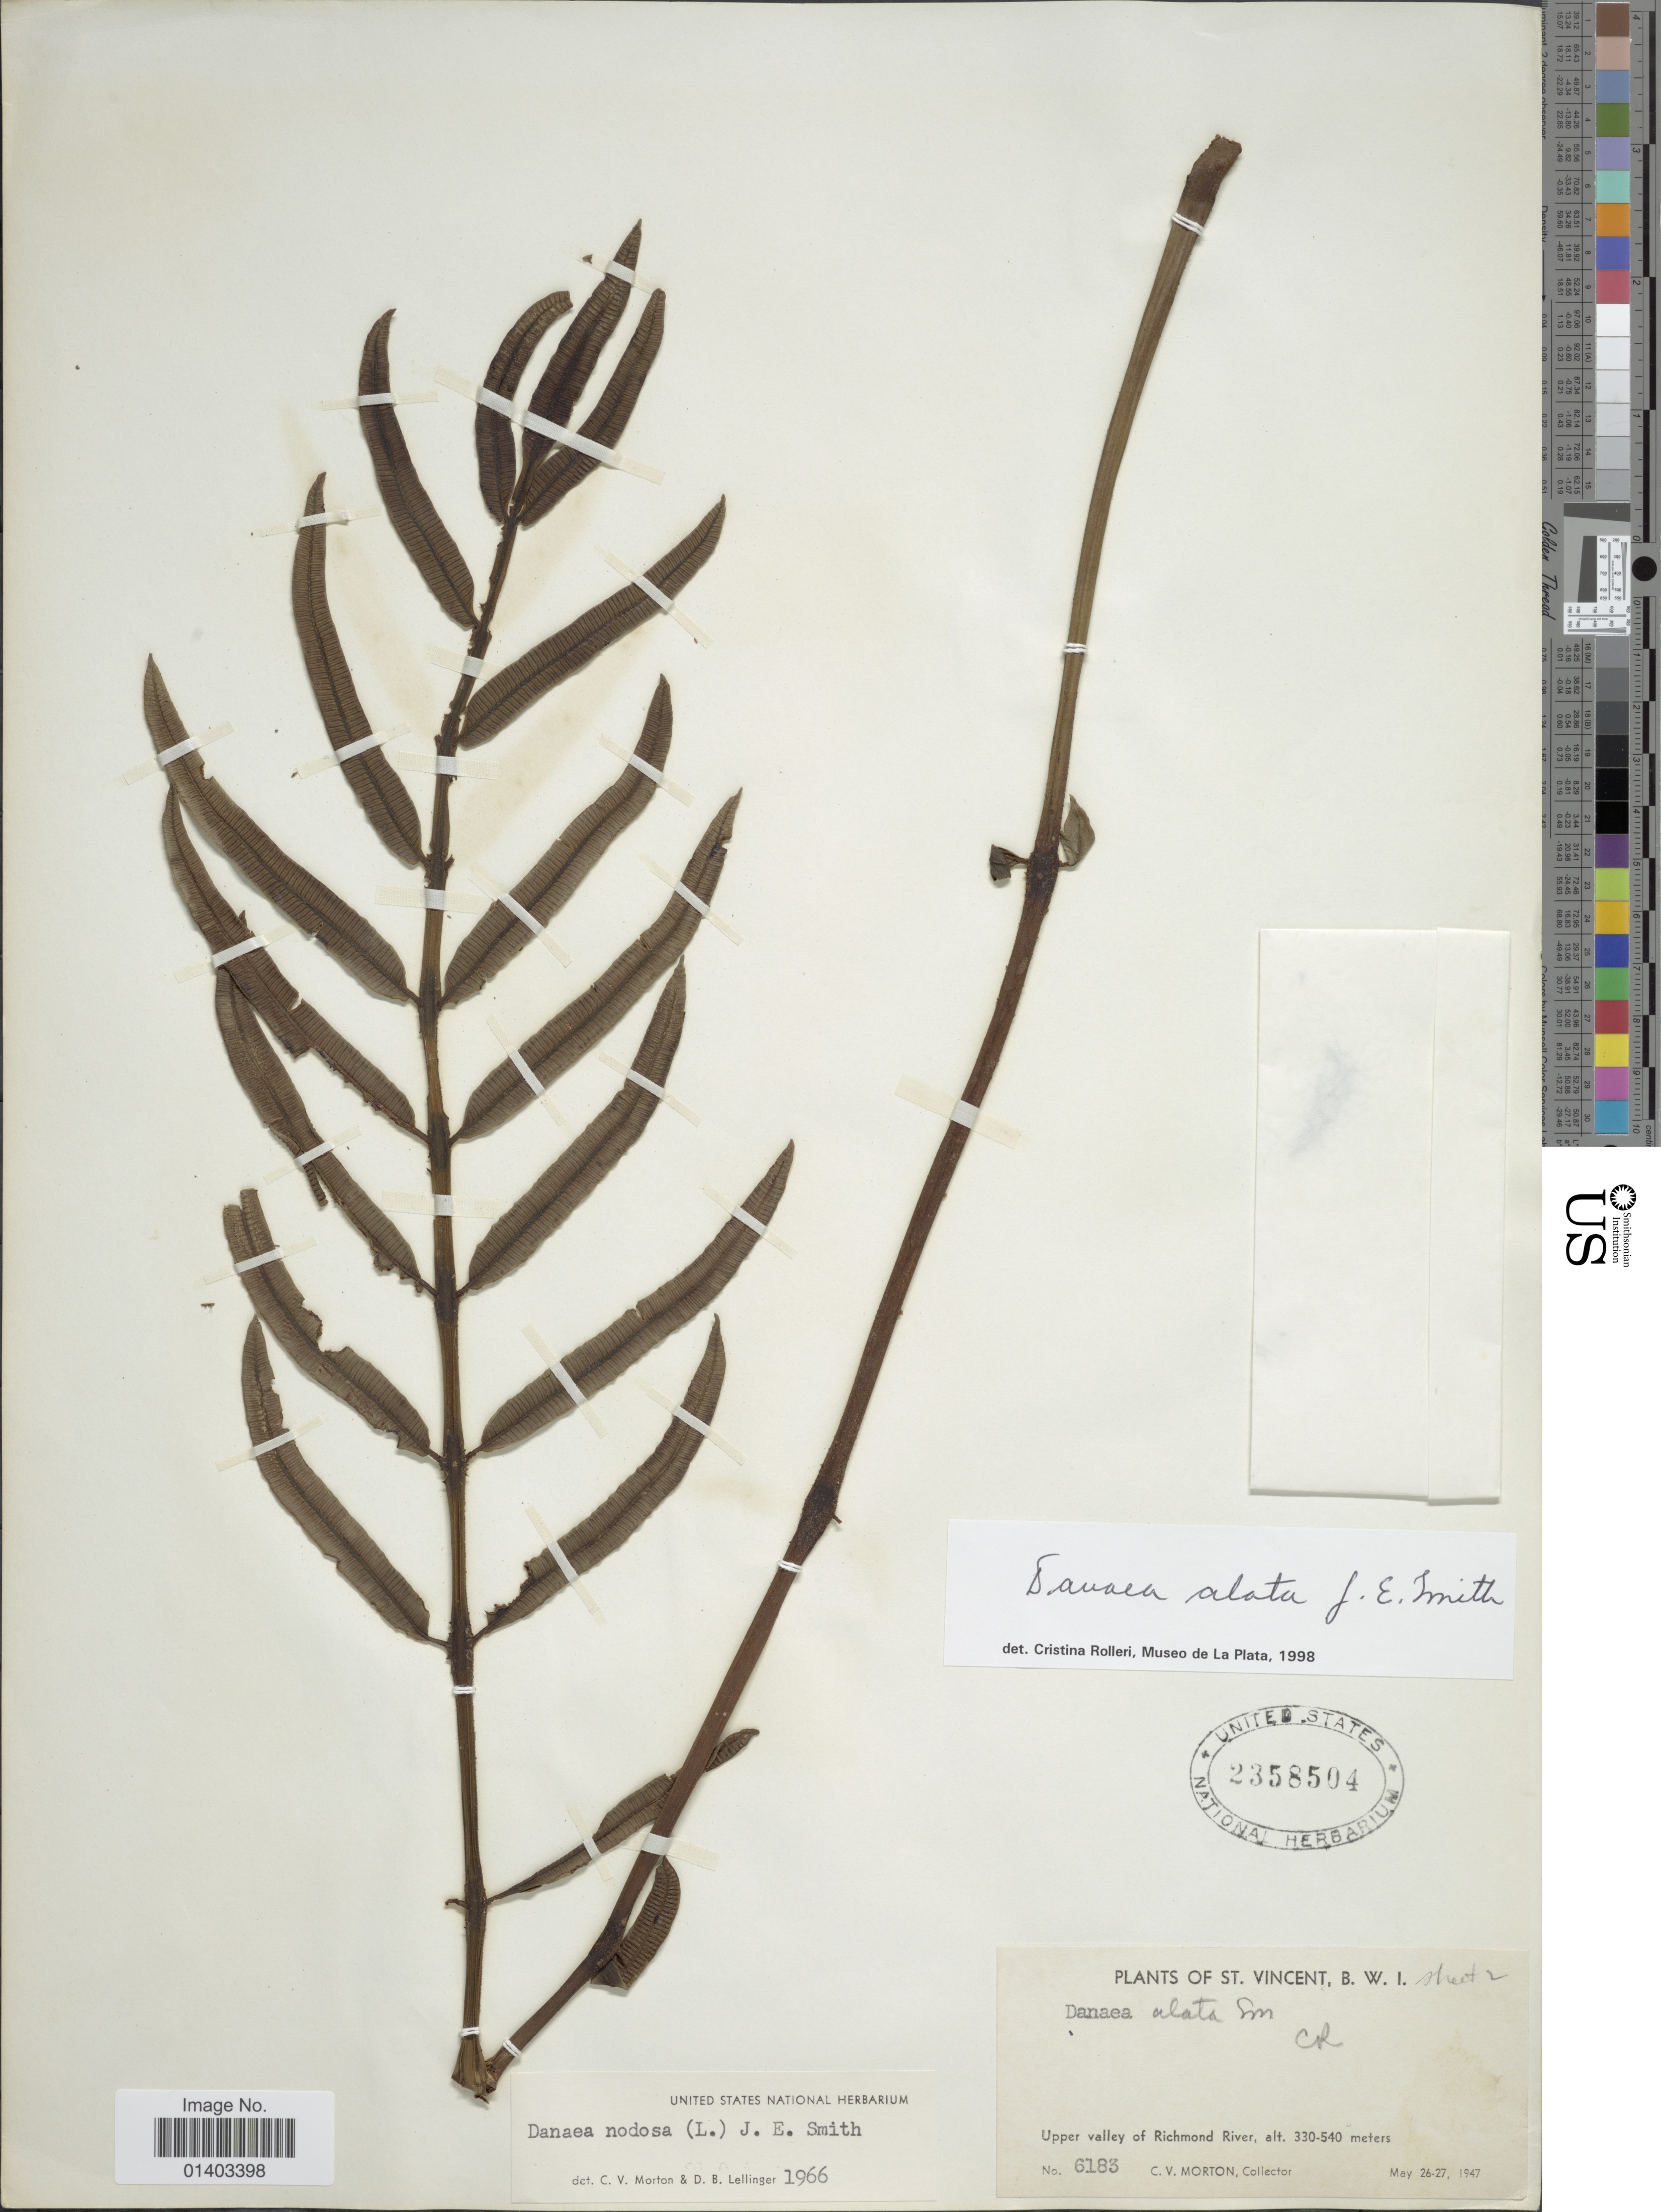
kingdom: Plantae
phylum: Tracheophyta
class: Polypodiopsida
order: Marattiales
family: Marattiaceae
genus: Danaea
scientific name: Danaea alata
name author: Sm.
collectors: C. V. Morton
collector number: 6183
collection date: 1947-05-26/1947-05-27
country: St. Vincent - Grenadines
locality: St. Vincent, B.W.I, Upper valley of Richmond River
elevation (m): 330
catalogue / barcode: US 2358504